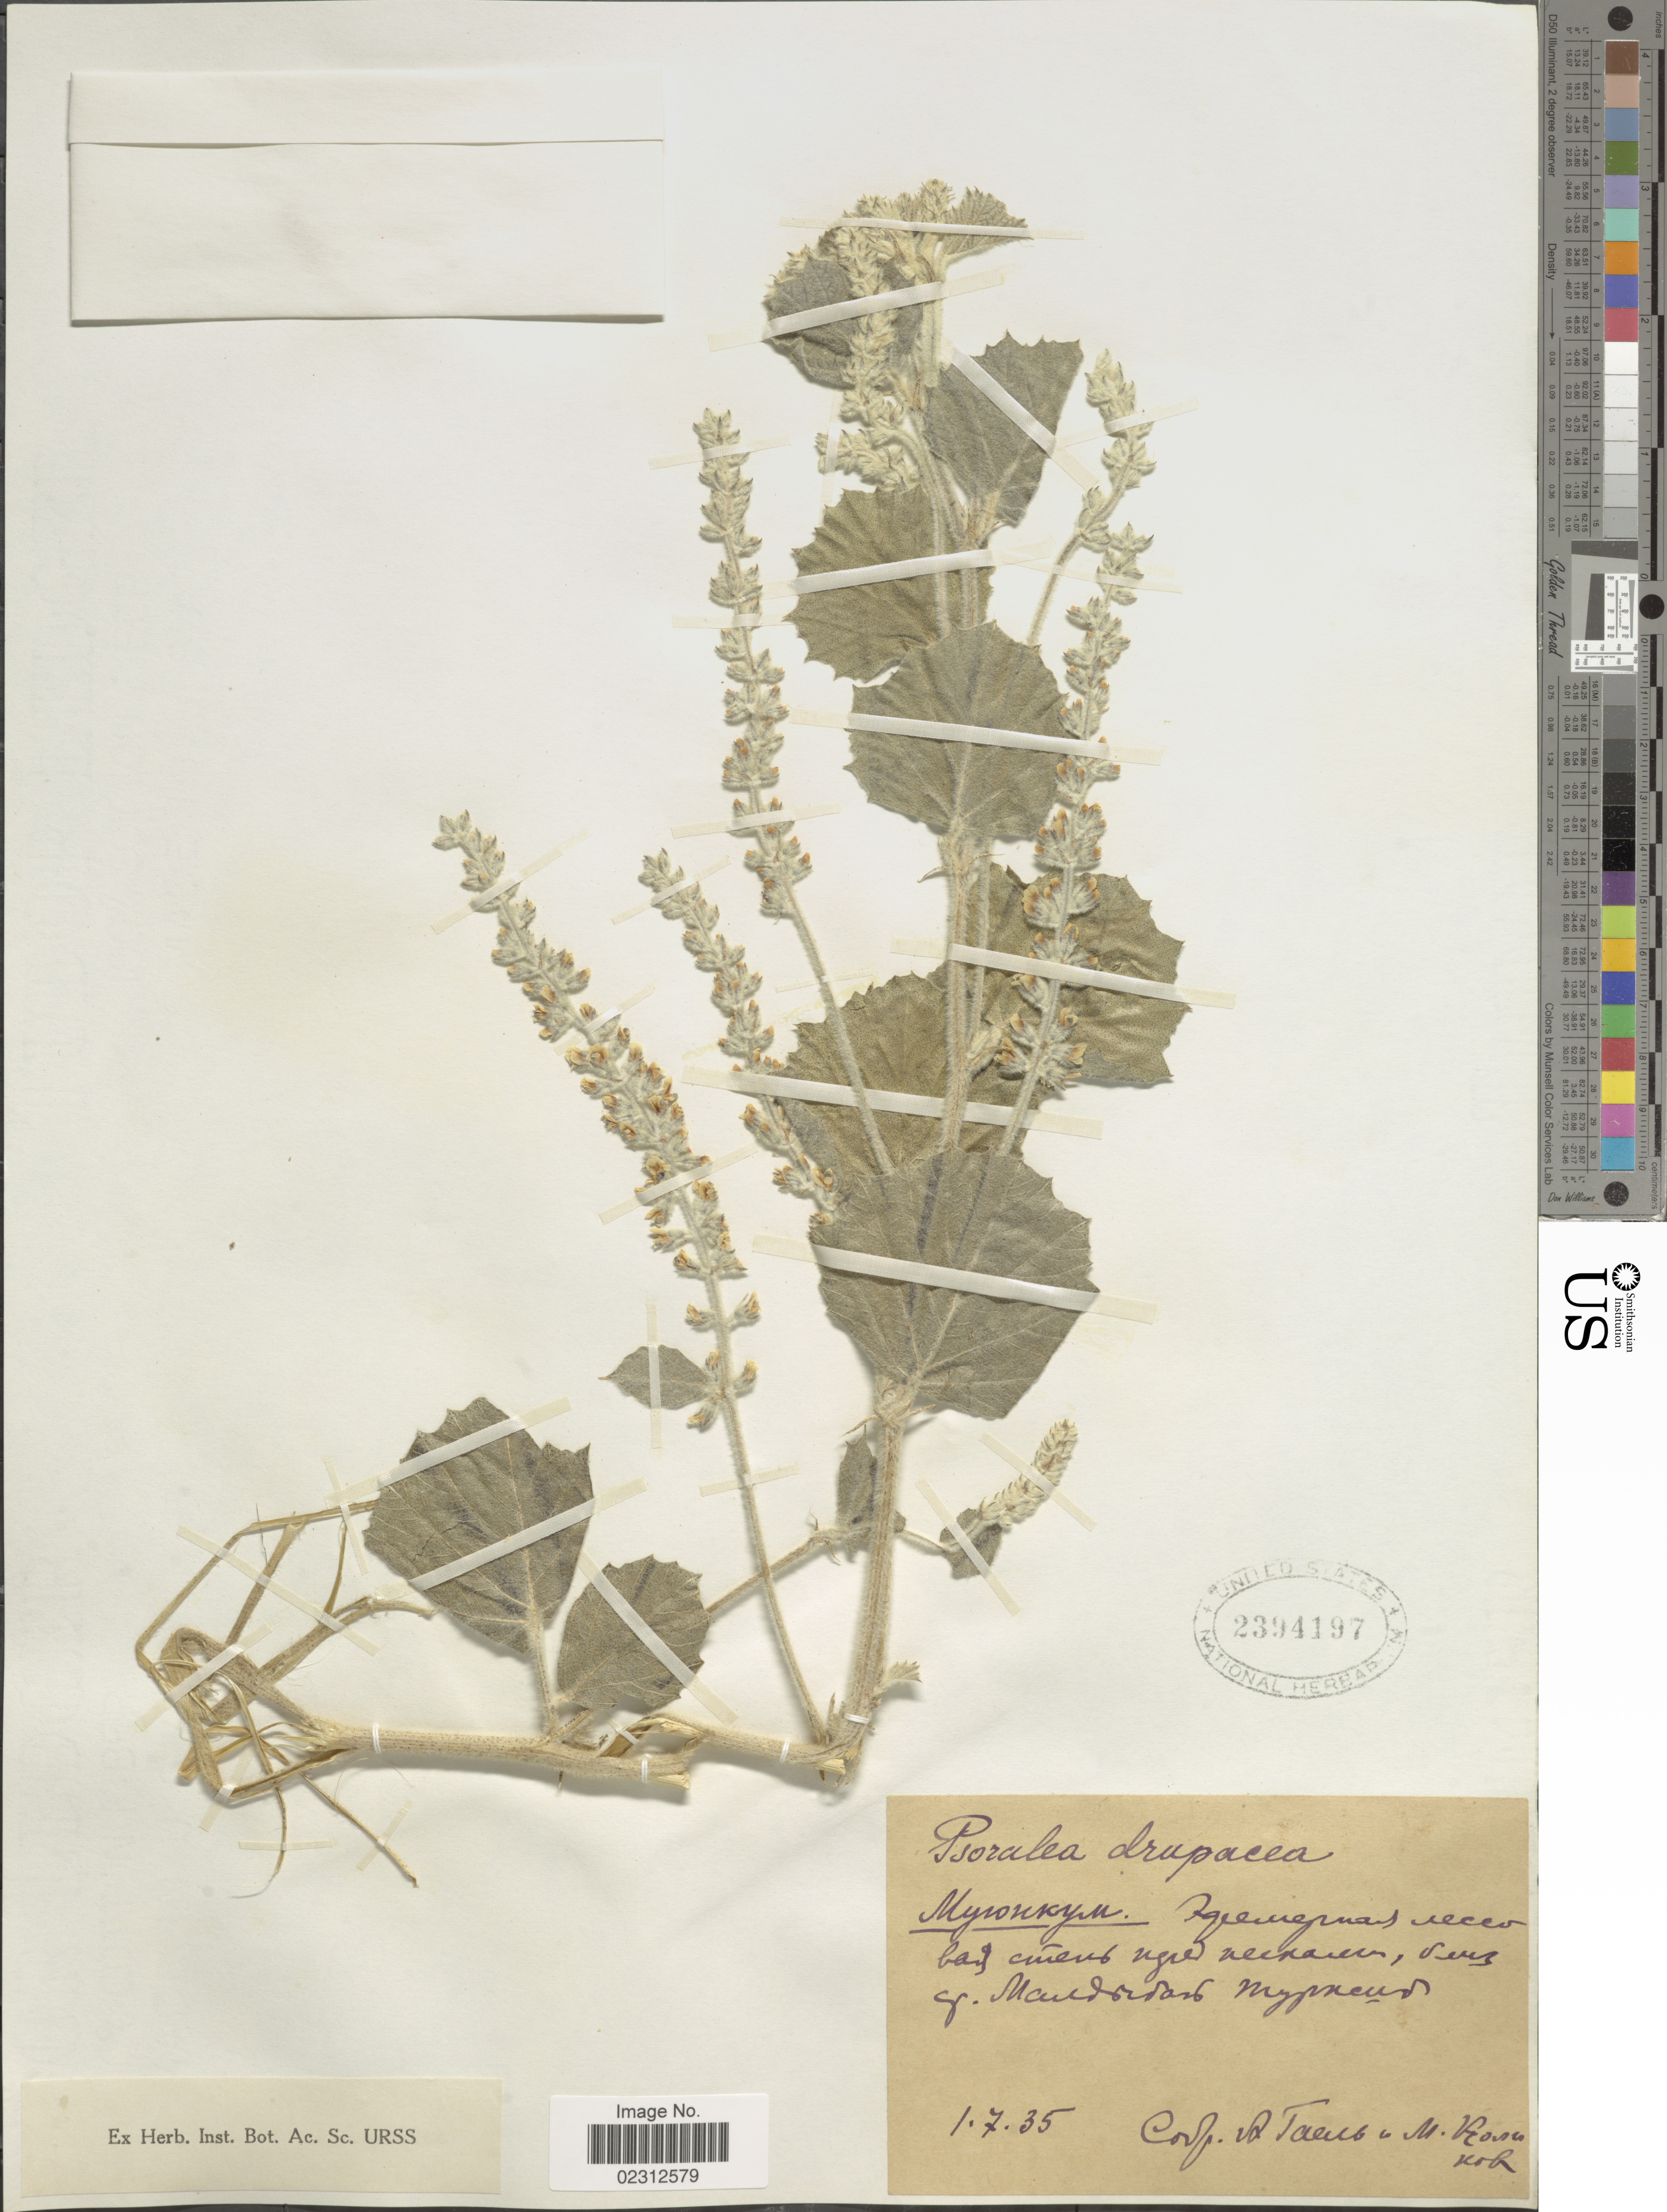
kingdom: Plantae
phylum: Tracheophyta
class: Magnoliopsida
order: Fabales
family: Fabaceae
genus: Cullen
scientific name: Cullen drupacea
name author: (Bunge) C.H. Stirt.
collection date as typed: Transcribed d/m/y: 1/7/35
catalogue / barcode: US 2394197